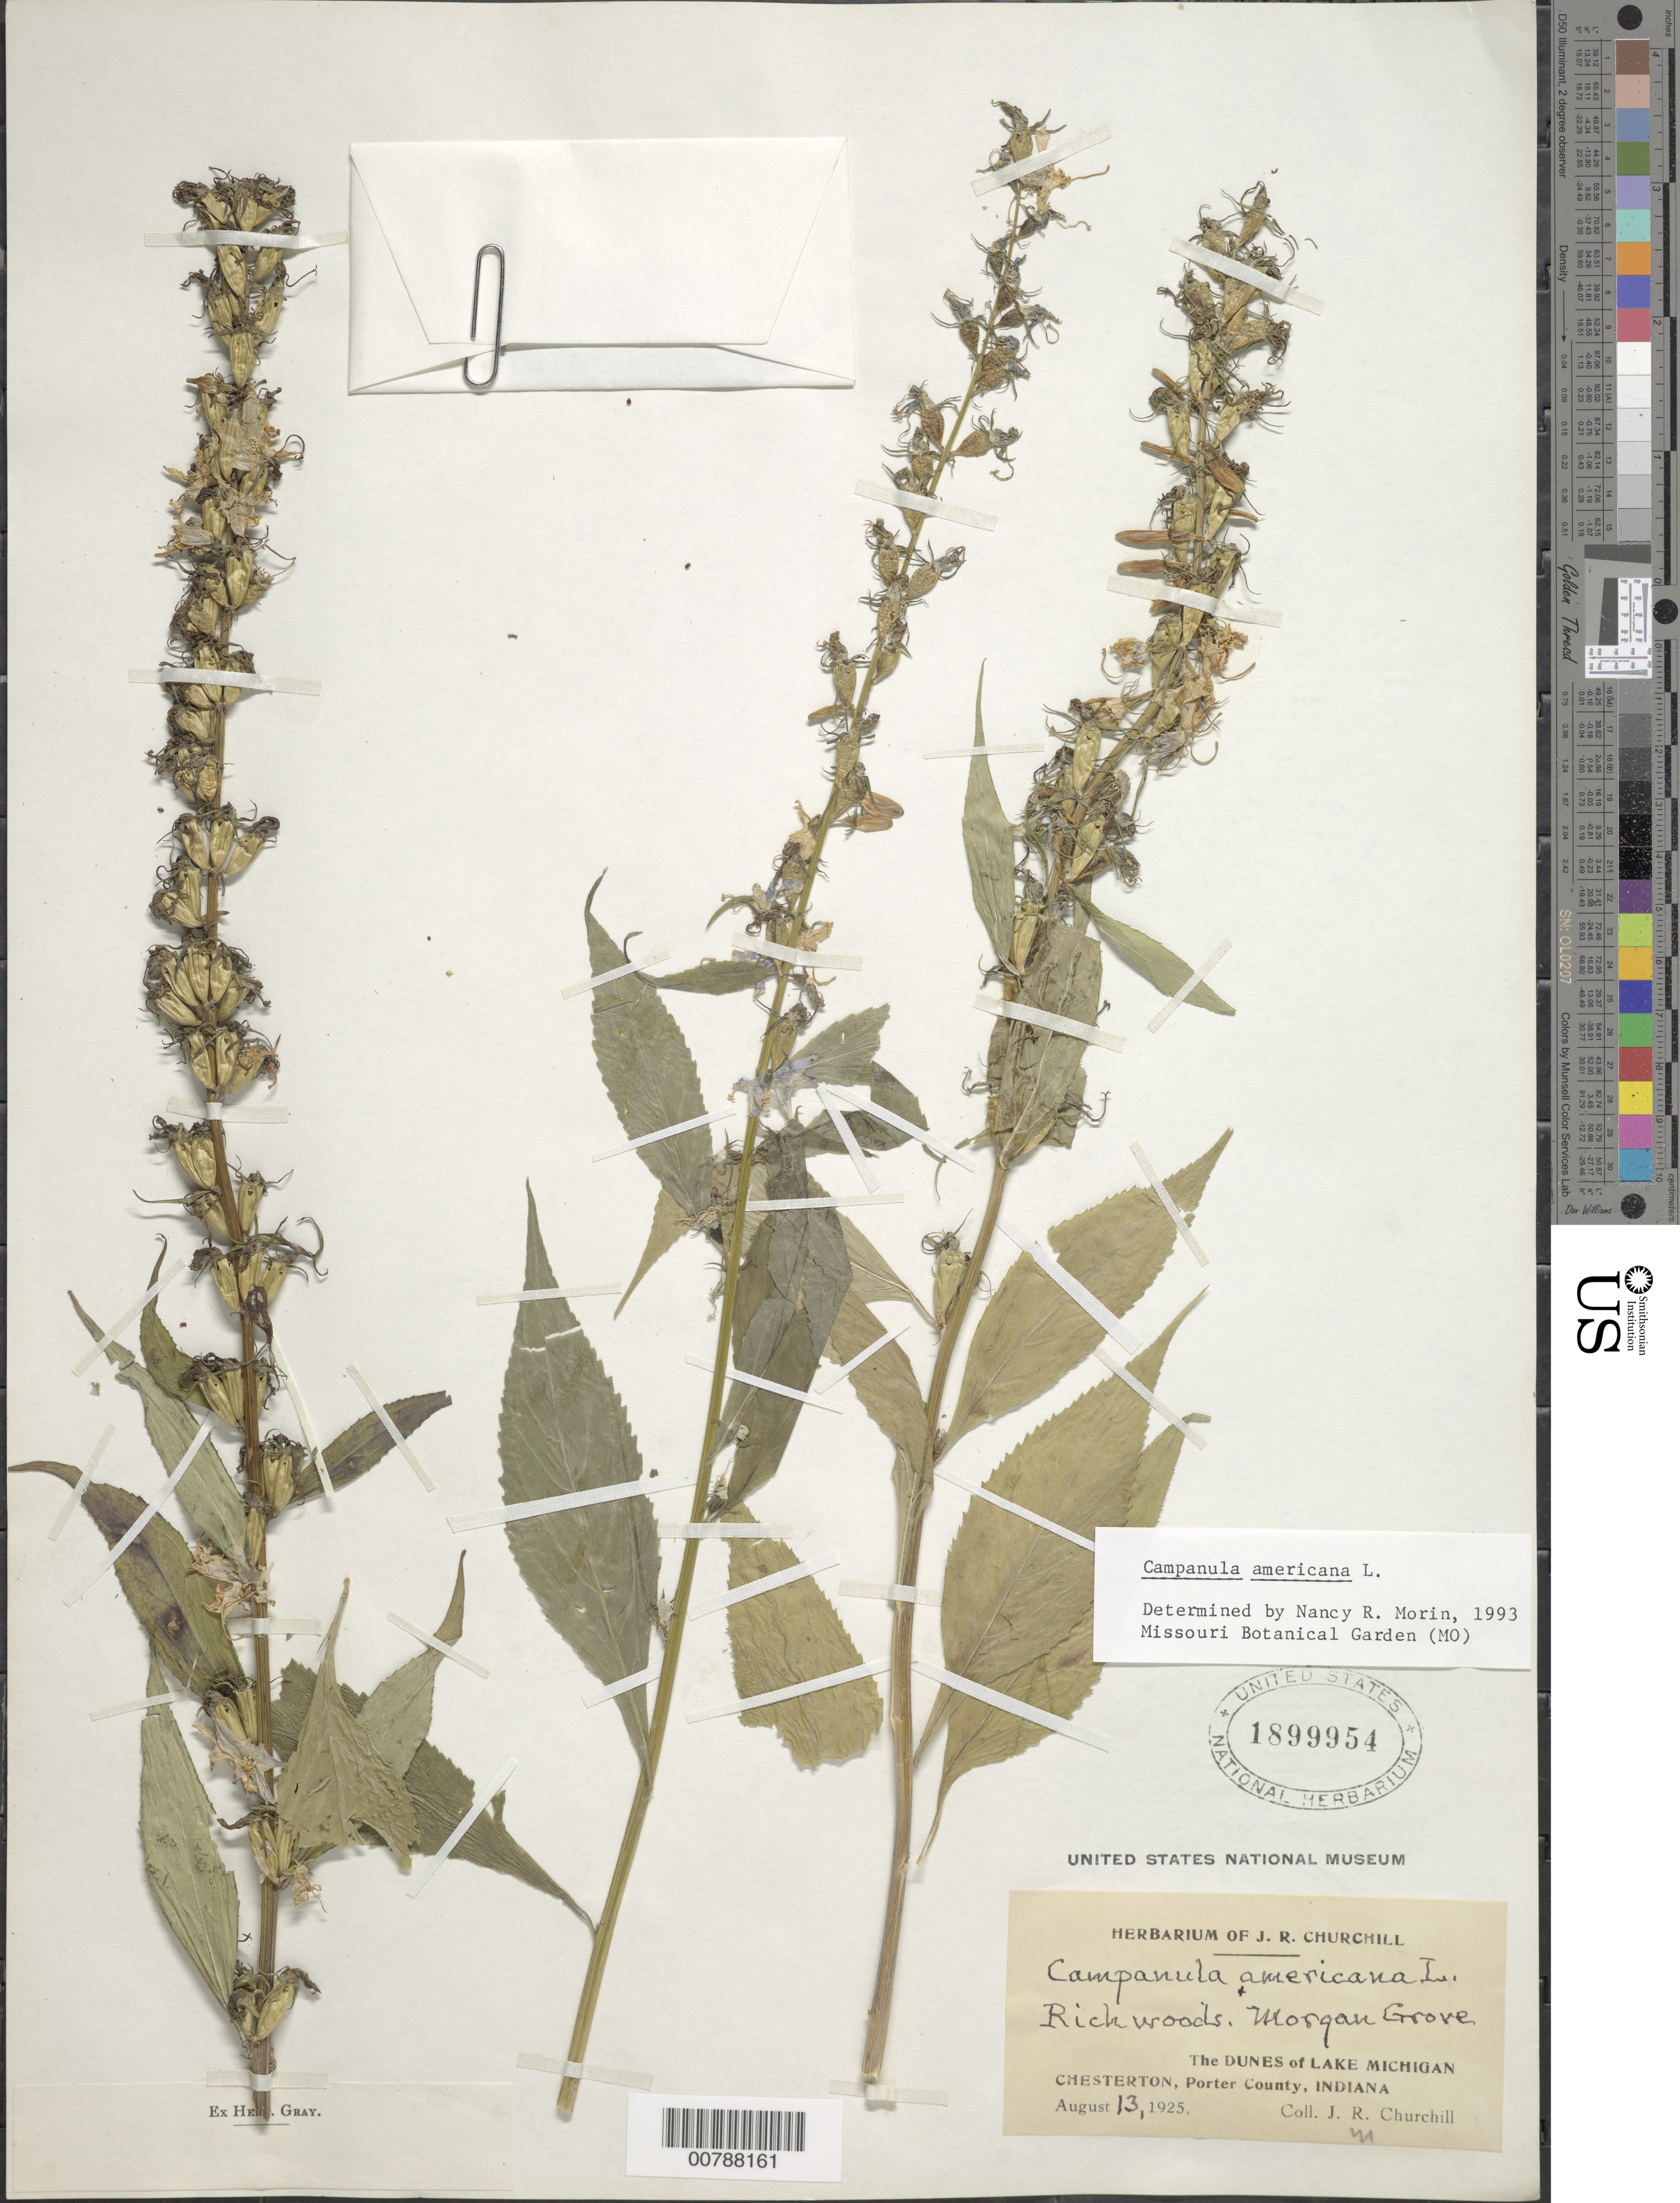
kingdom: Plantae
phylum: Tracheophyta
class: Magnoliopsida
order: Asterales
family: Campanulaceae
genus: Campanula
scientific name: Campanula americana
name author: L.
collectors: J. R. Churchill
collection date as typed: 13 Aug 1925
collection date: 1925-08-13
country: United States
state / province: Indiana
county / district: Porter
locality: Dunes of Lake Michigan, Chesterton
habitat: Rich woods.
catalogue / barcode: US 1899954